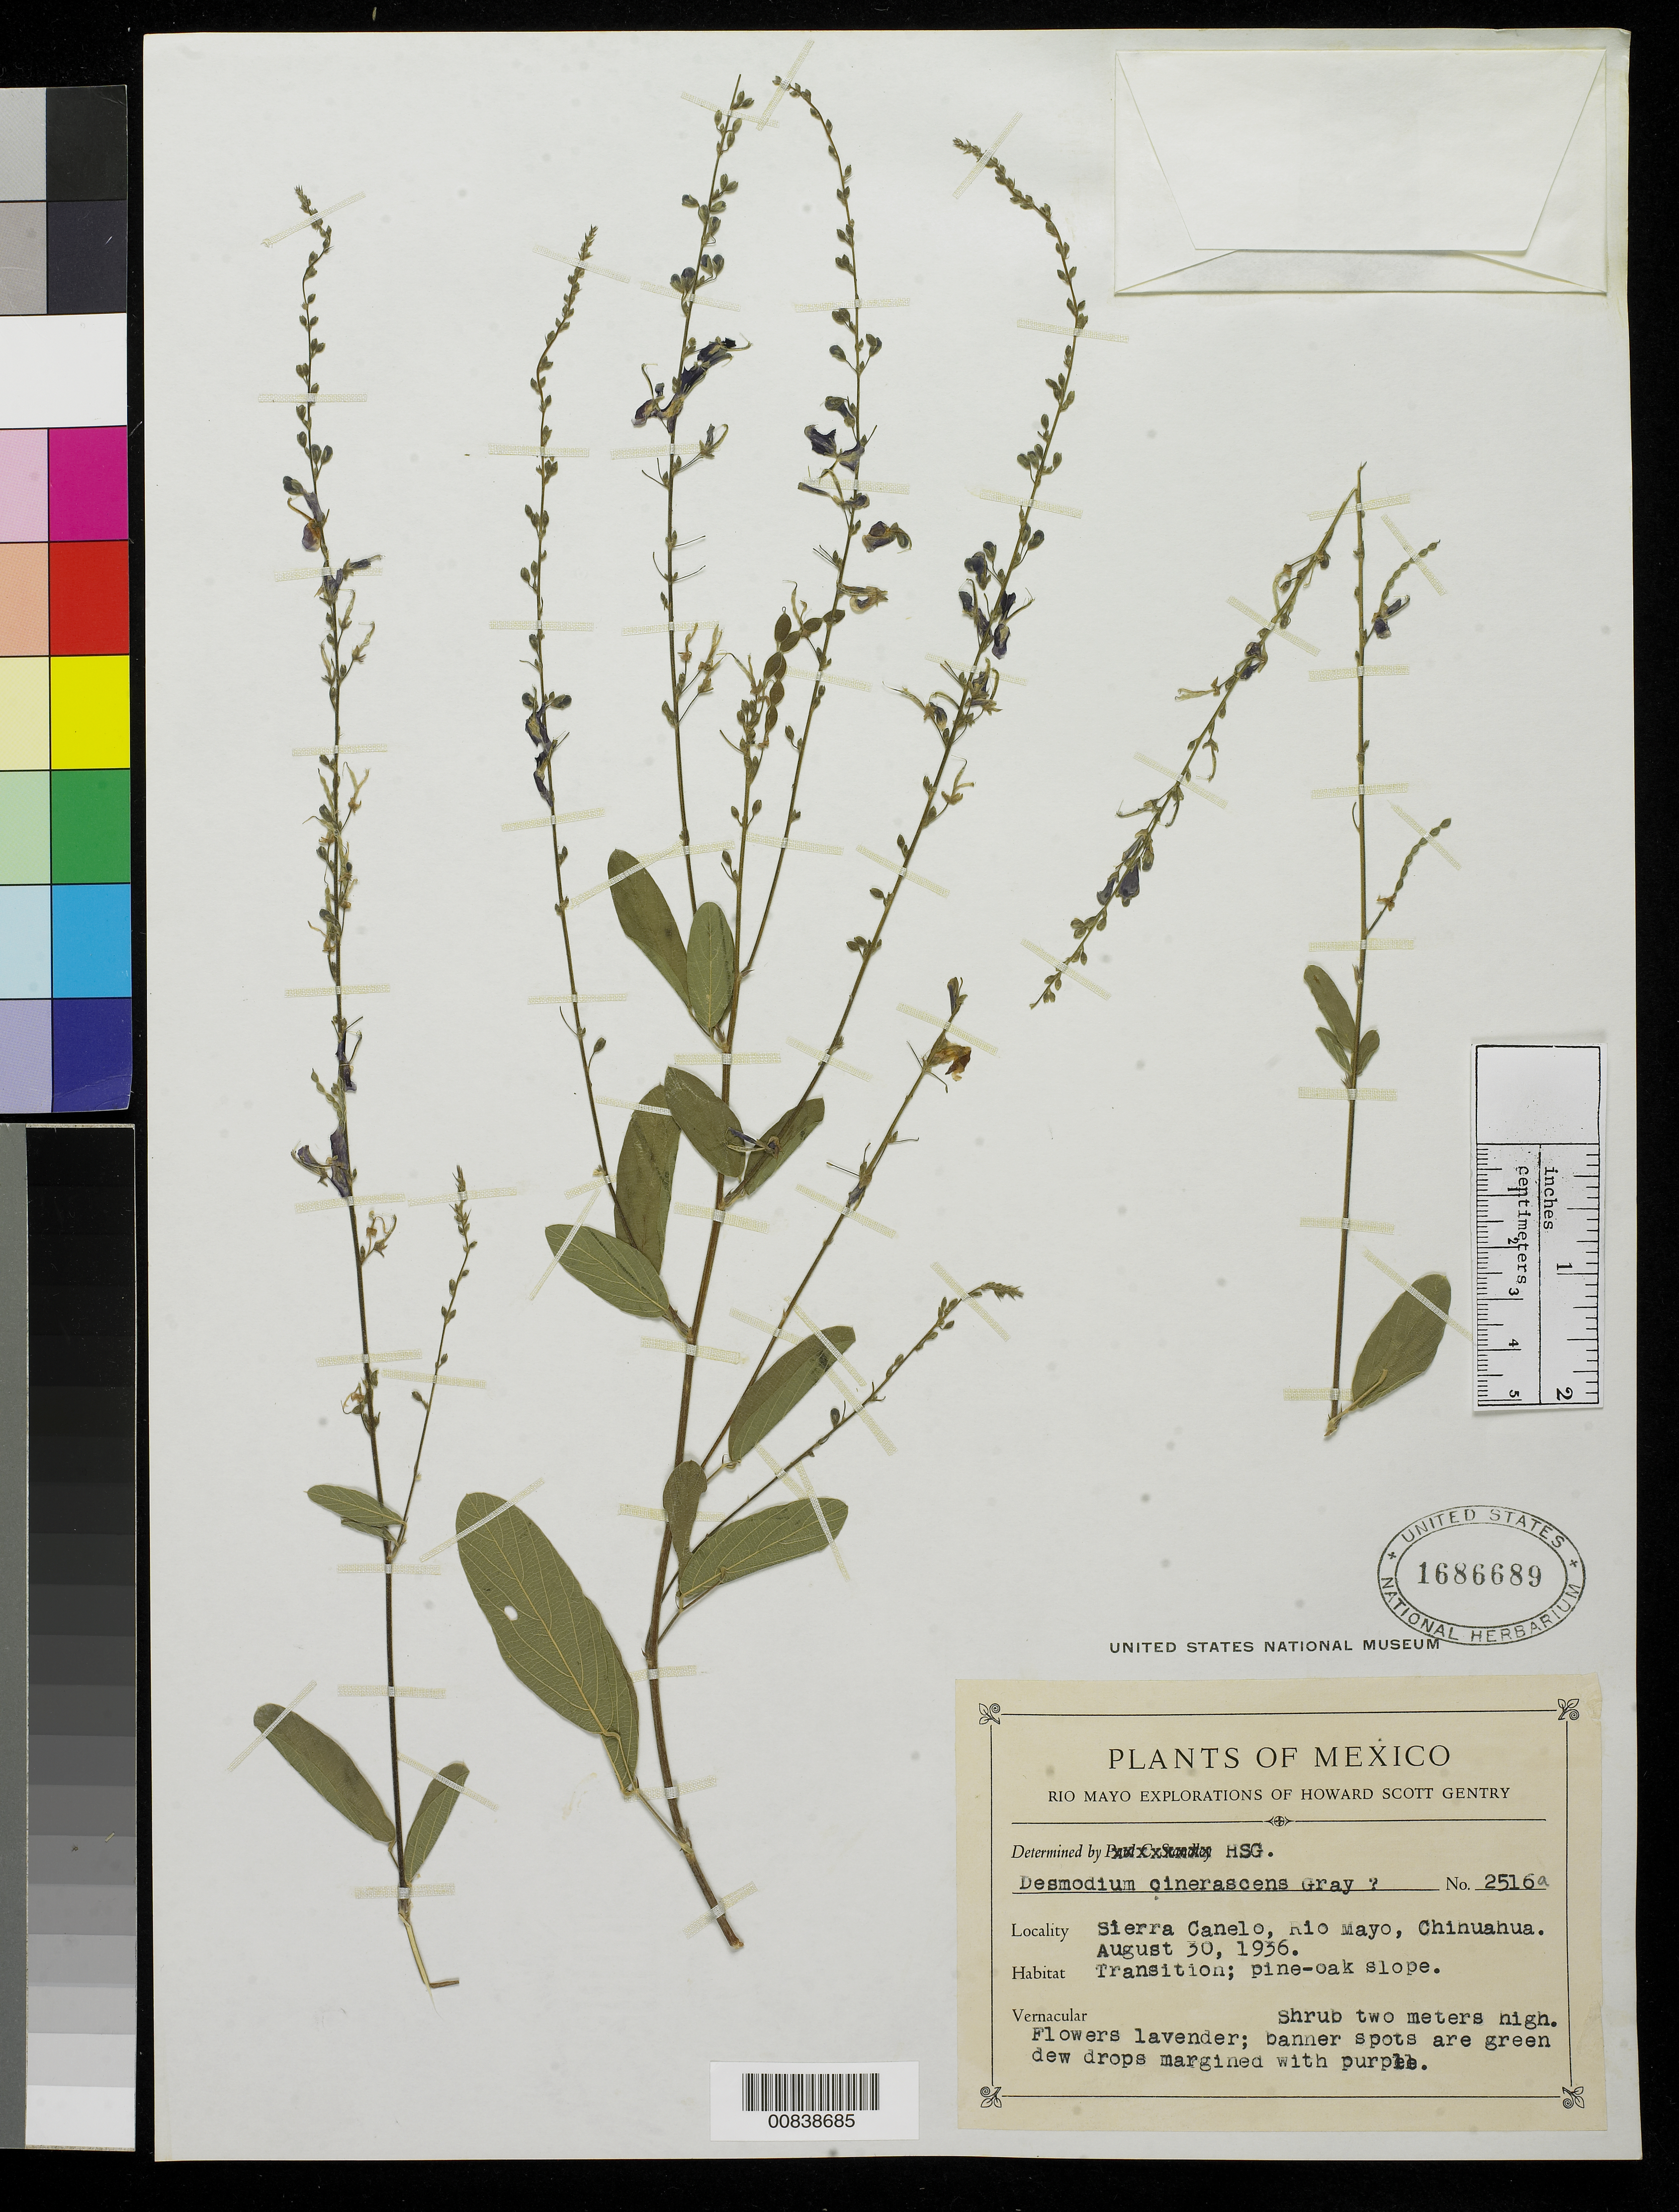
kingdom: Plantae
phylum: Tracheophyta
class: Magnoliopsida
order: Fabales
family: Fabaceae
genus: Desmodium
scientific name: Desmodium cinerascens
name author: A. Gray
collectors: H. S. Gentry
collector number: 2516a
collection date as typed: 30 Aug 1936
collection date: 1936-08-30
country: Mexico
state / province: Chihuahua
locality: Sierra Canelo, Río Mayo, Chihuahua.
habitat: Transition; pine-oak slope.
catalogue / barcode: US 1686689